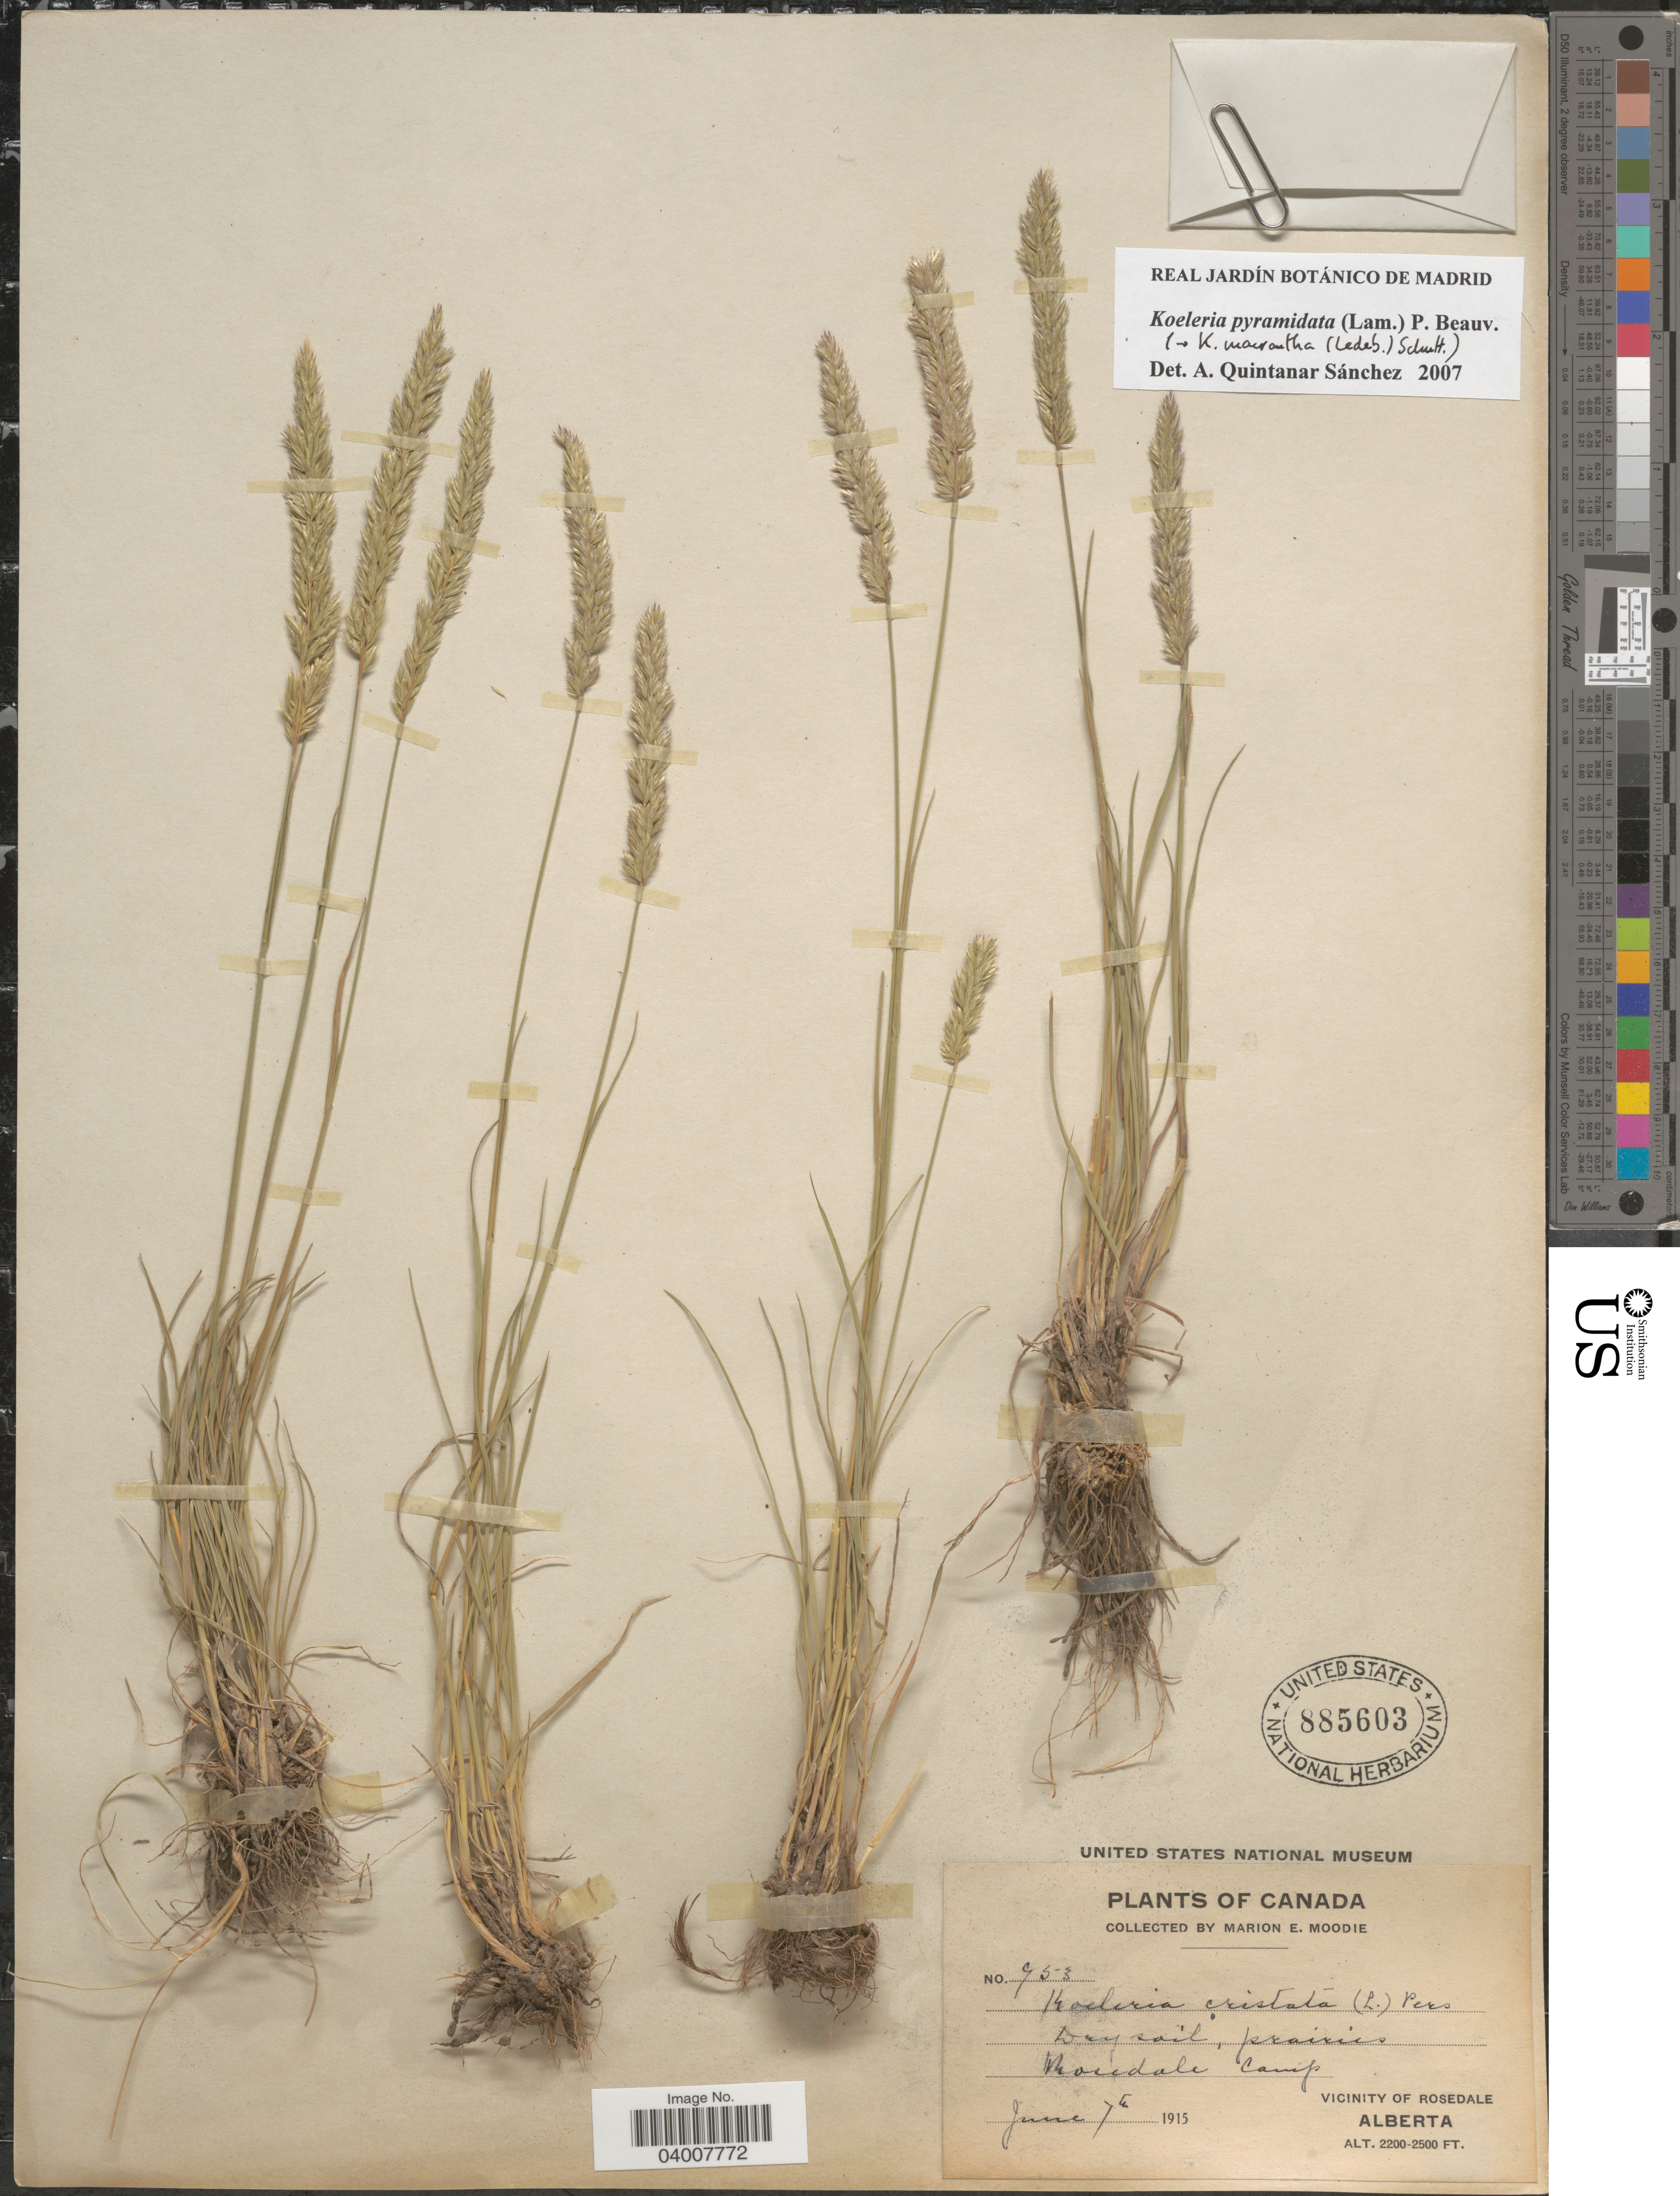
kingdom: Plantae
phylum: Tracheophyta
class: Liliopsida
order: Poales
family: Poaceae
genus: Koeleria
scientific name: Koeleria pyramidata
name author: (Lam.) P. Beauv.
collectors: M. E. Moodie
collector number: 953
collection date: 1915-06-07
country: Canada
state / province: Alberta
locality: Rosedale Camp. Vicinity of Rosedale.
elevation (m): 671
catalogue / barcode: US 885603